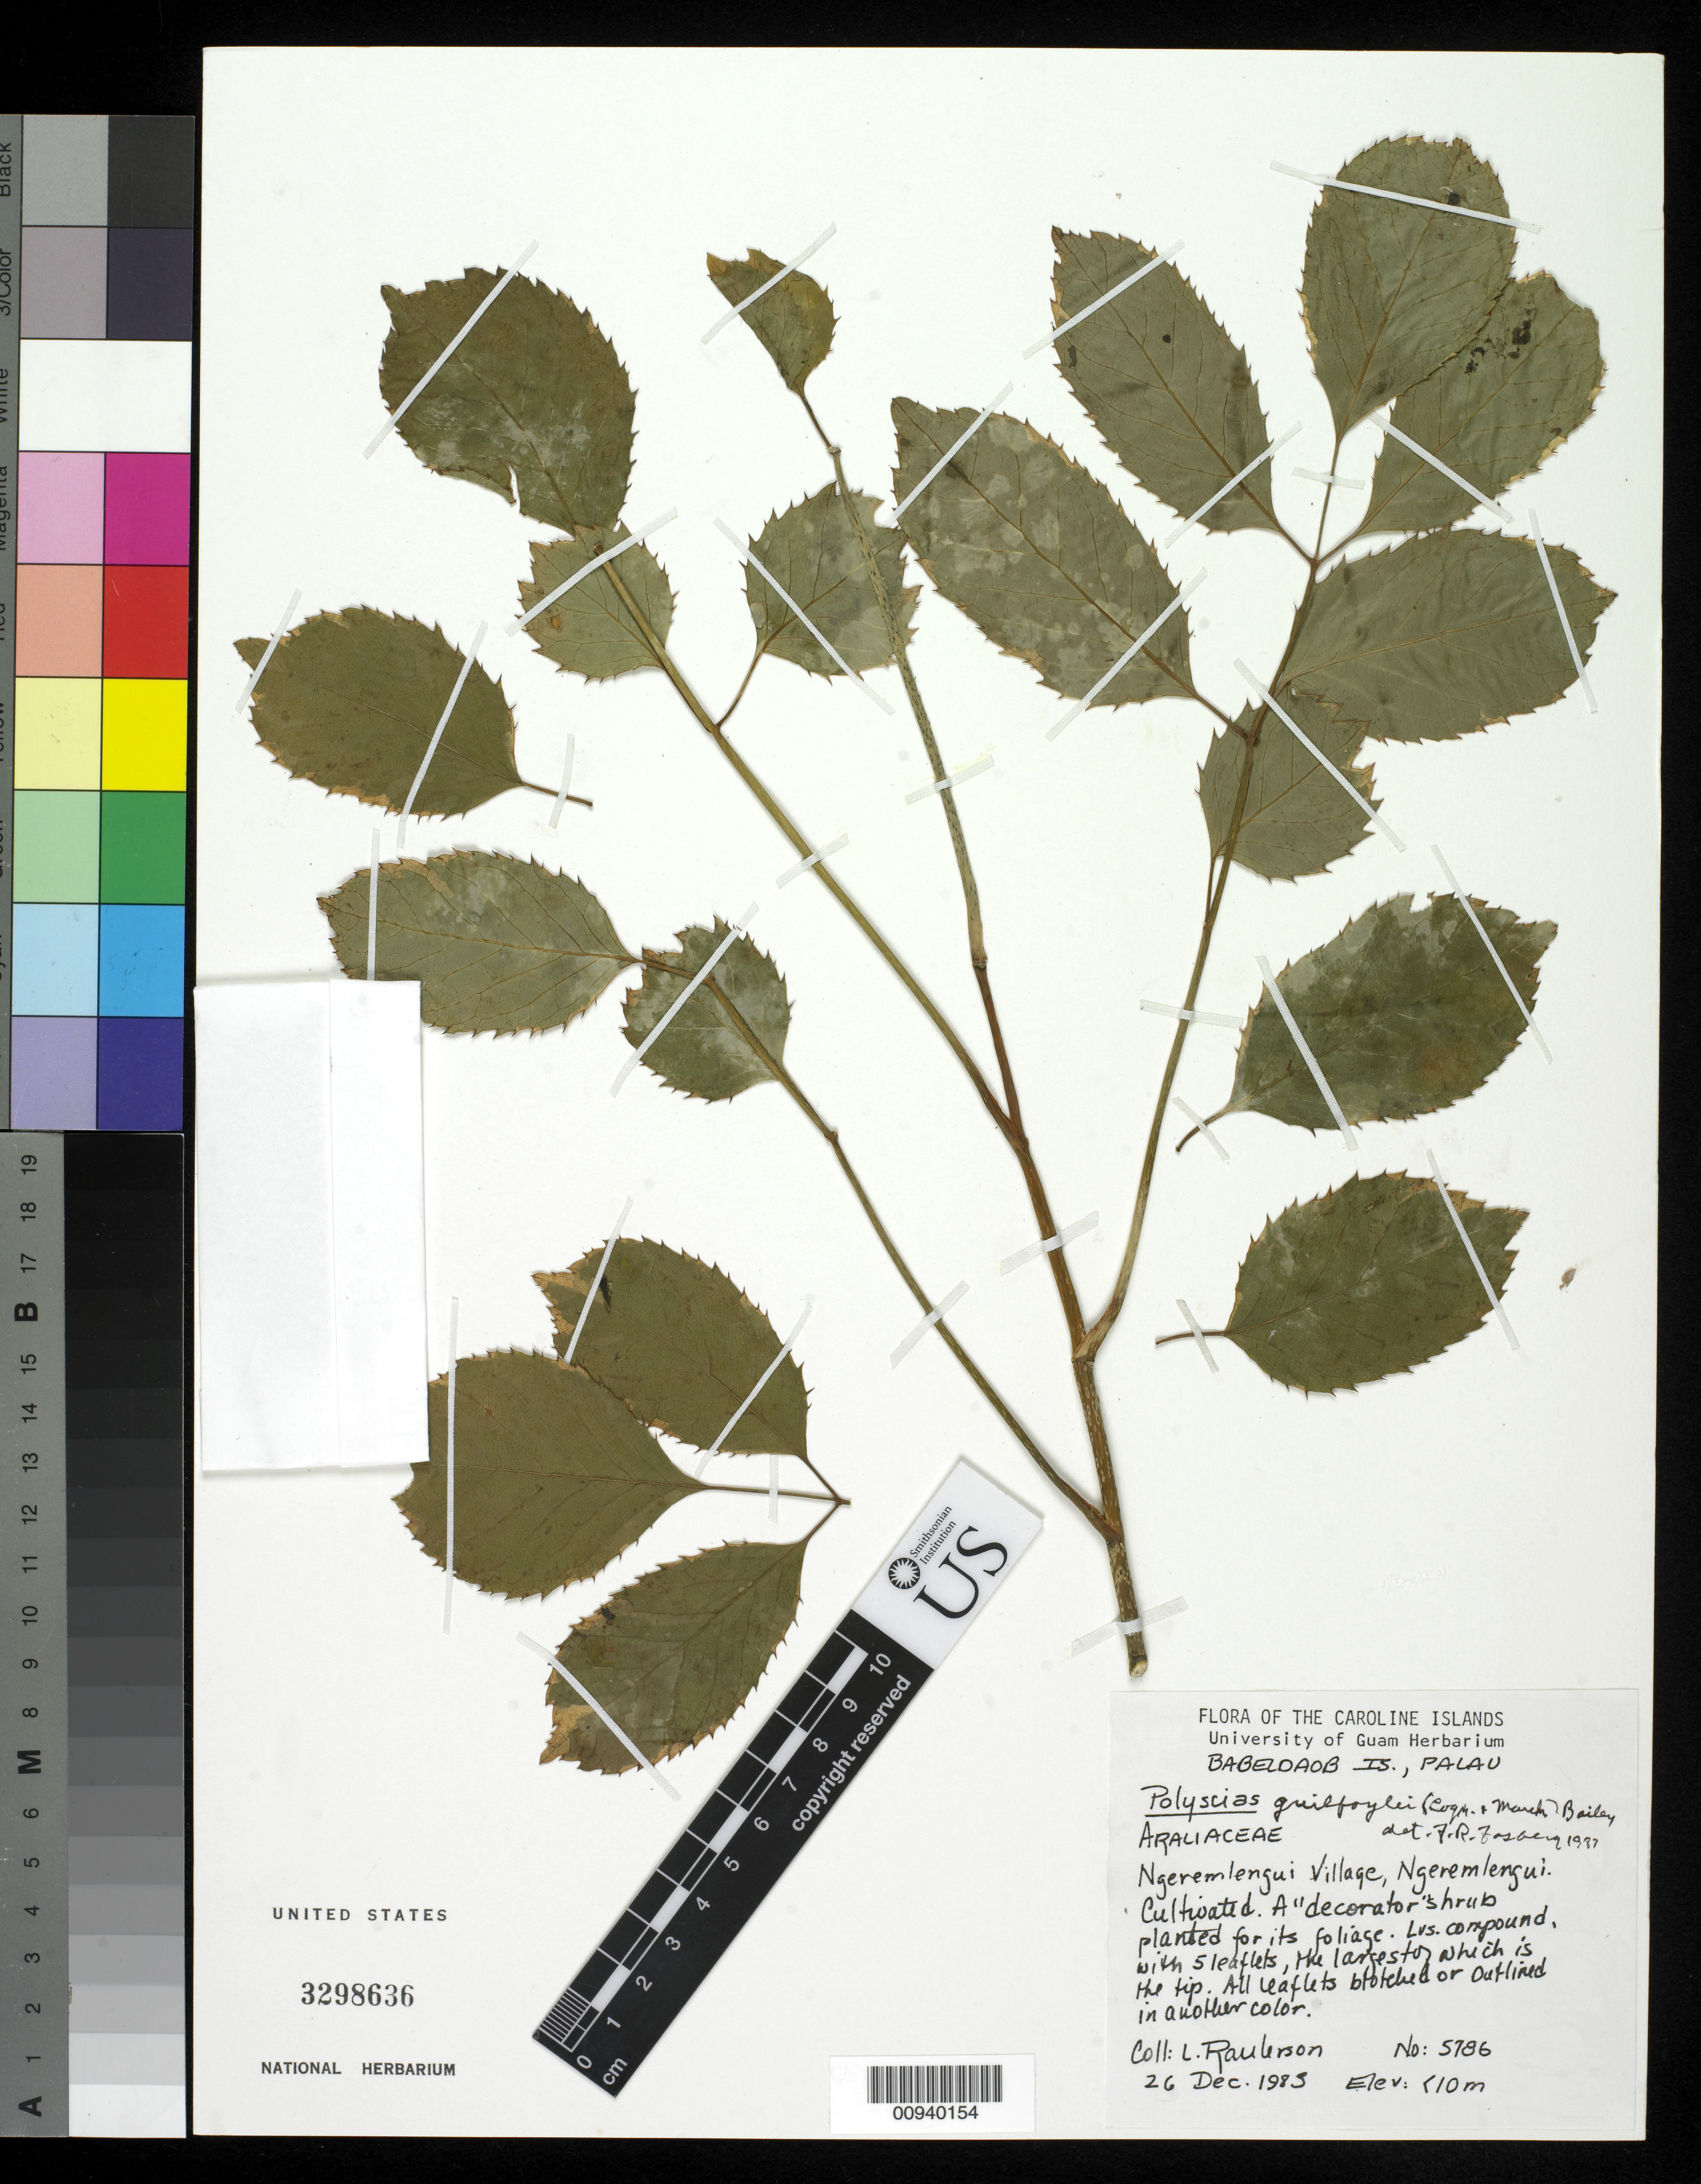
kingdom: Plantae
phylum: Tracheophyta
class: Magnoliopsida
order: Apiales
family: Araliaceae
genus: Polyscias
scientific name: Polyscias guilfoylei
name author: (W. Bull) L.H. Bailey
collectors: L. Raulerson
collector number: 5786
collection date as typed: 26 Dec 1983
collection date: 1983-12-26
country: Palau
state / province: Ngaremlengui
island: Babeldaob [Babelthuap]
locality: Ngeremlengui Village, Ngeremlengui.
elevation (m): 0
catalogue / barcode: US 3298636